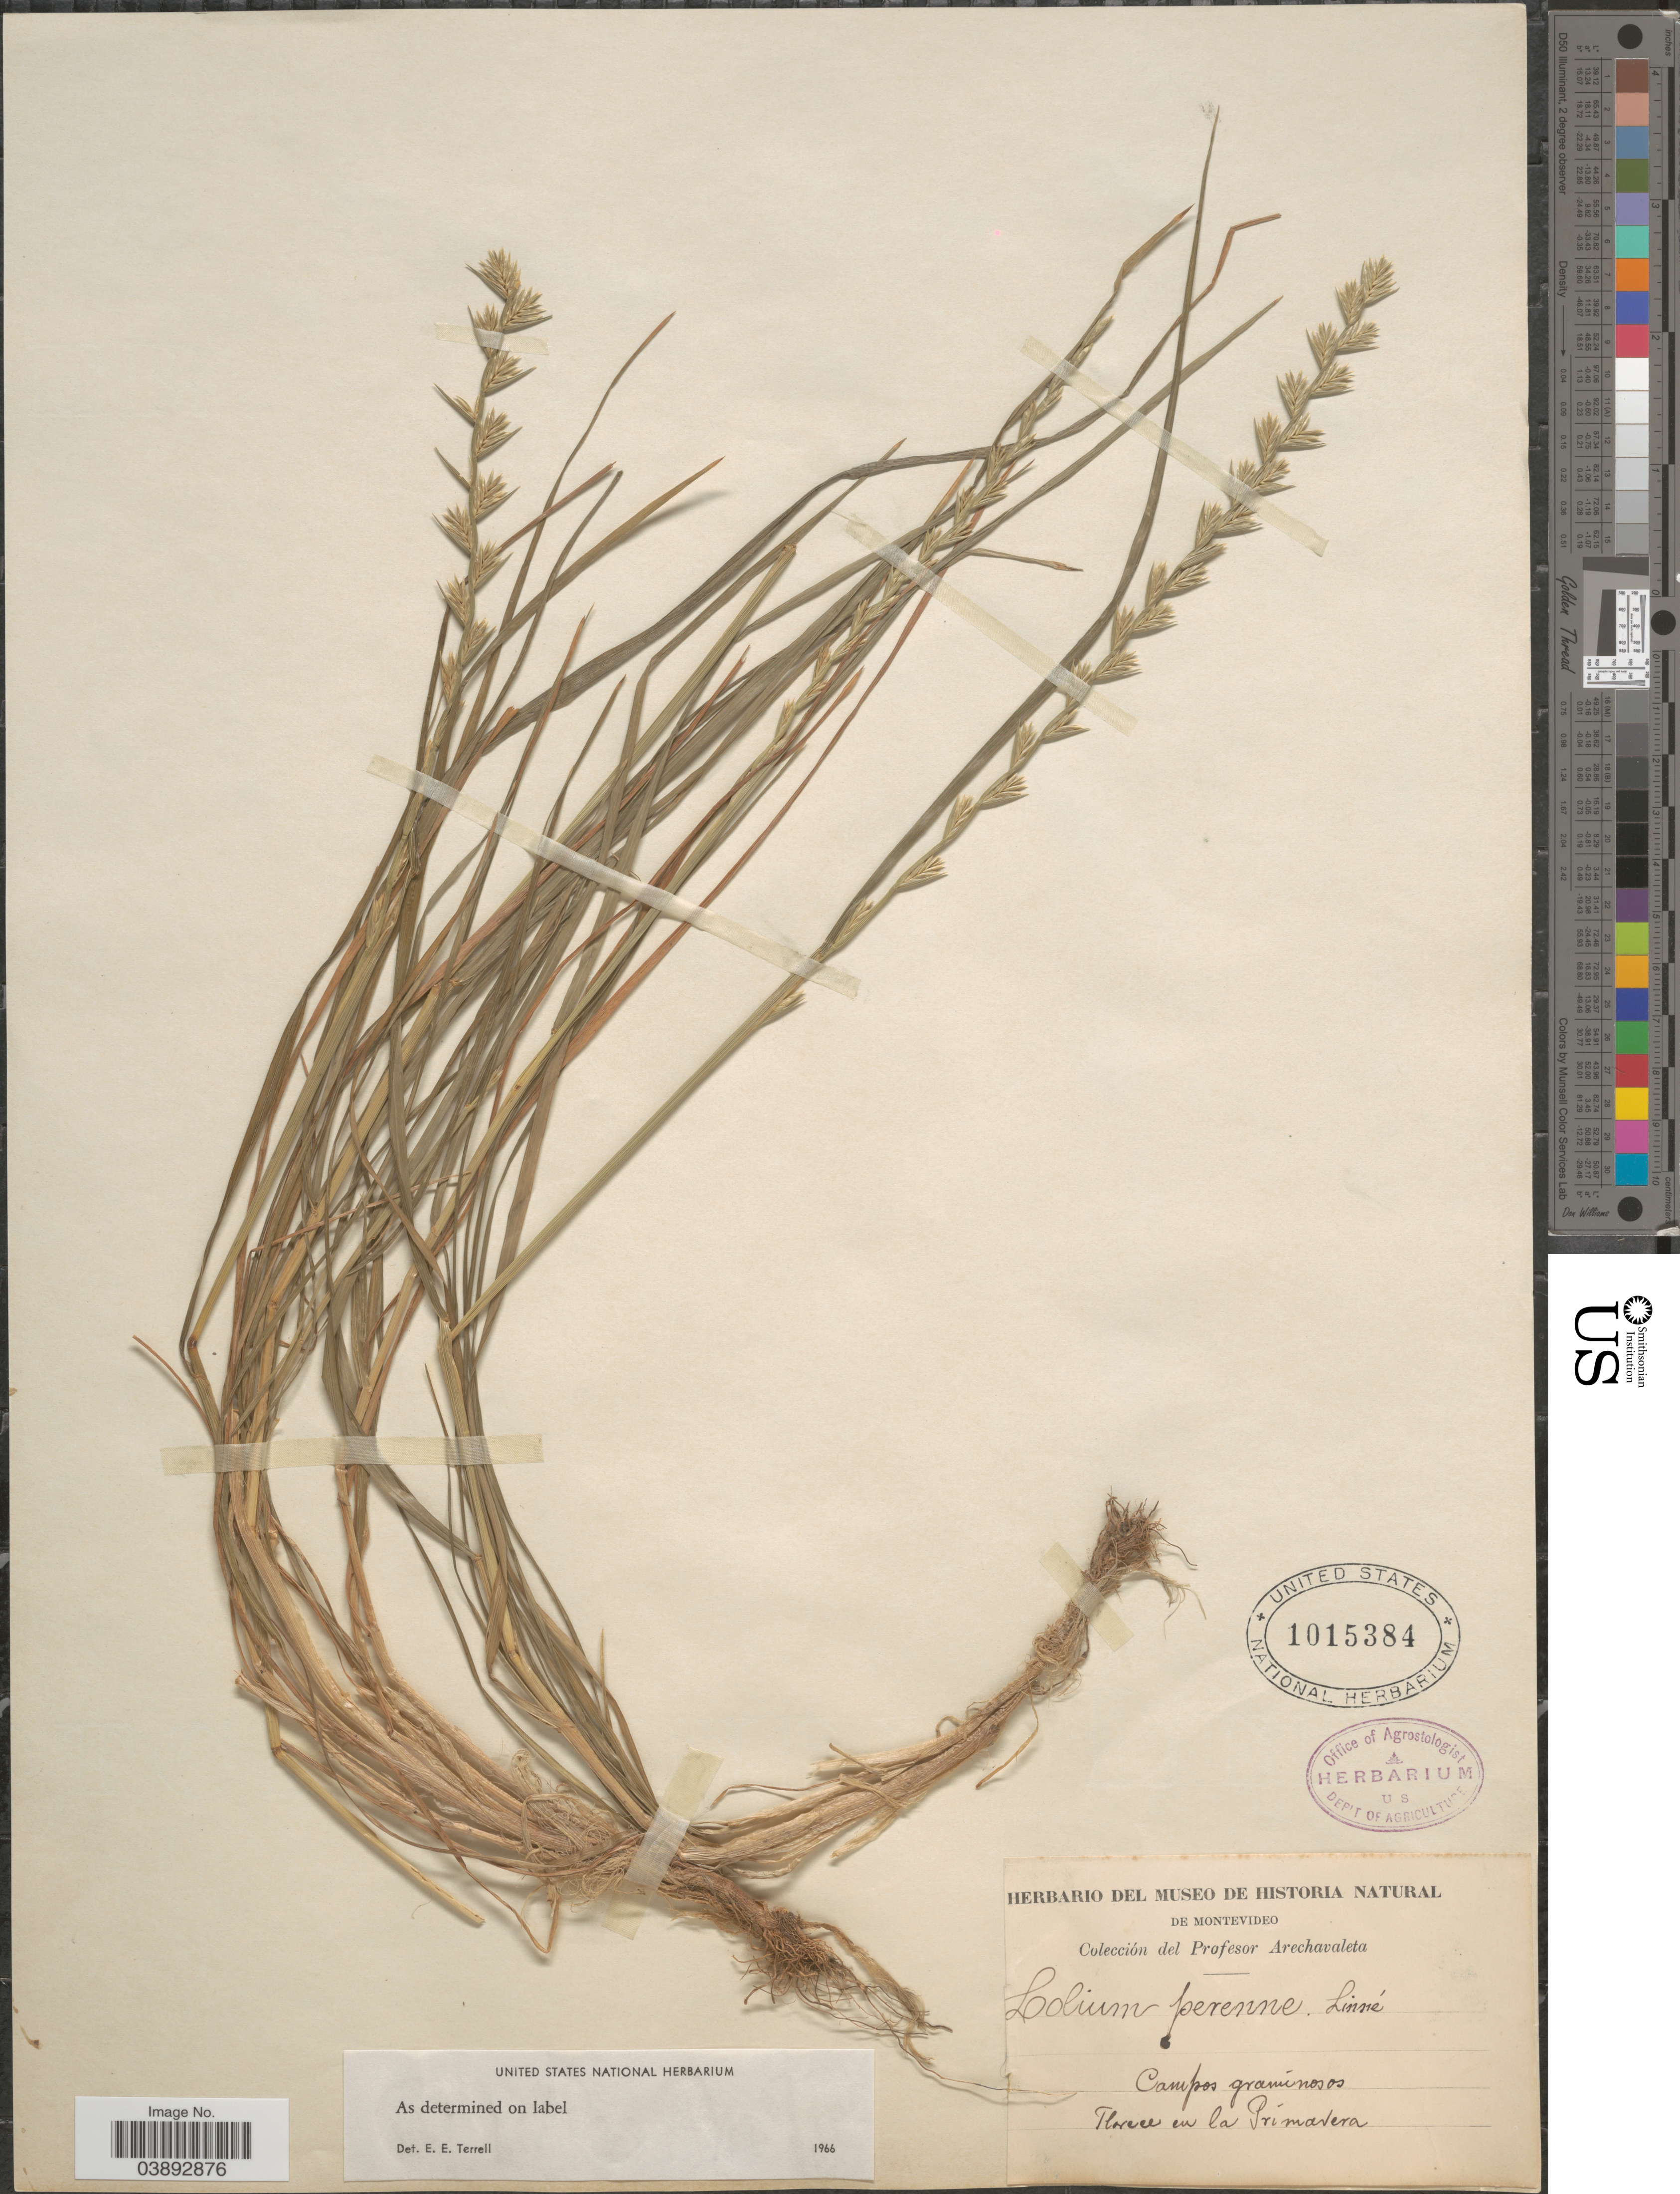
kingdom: Plantae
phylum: Tracheophyta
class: Liliopsida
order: Poales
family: Poaceae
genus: Lolium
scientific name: Lolium perenne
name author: L.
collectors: Arechavaleta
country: Uruguay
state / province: Montevideo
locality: Campos graminosos.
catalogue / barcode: US 1015384